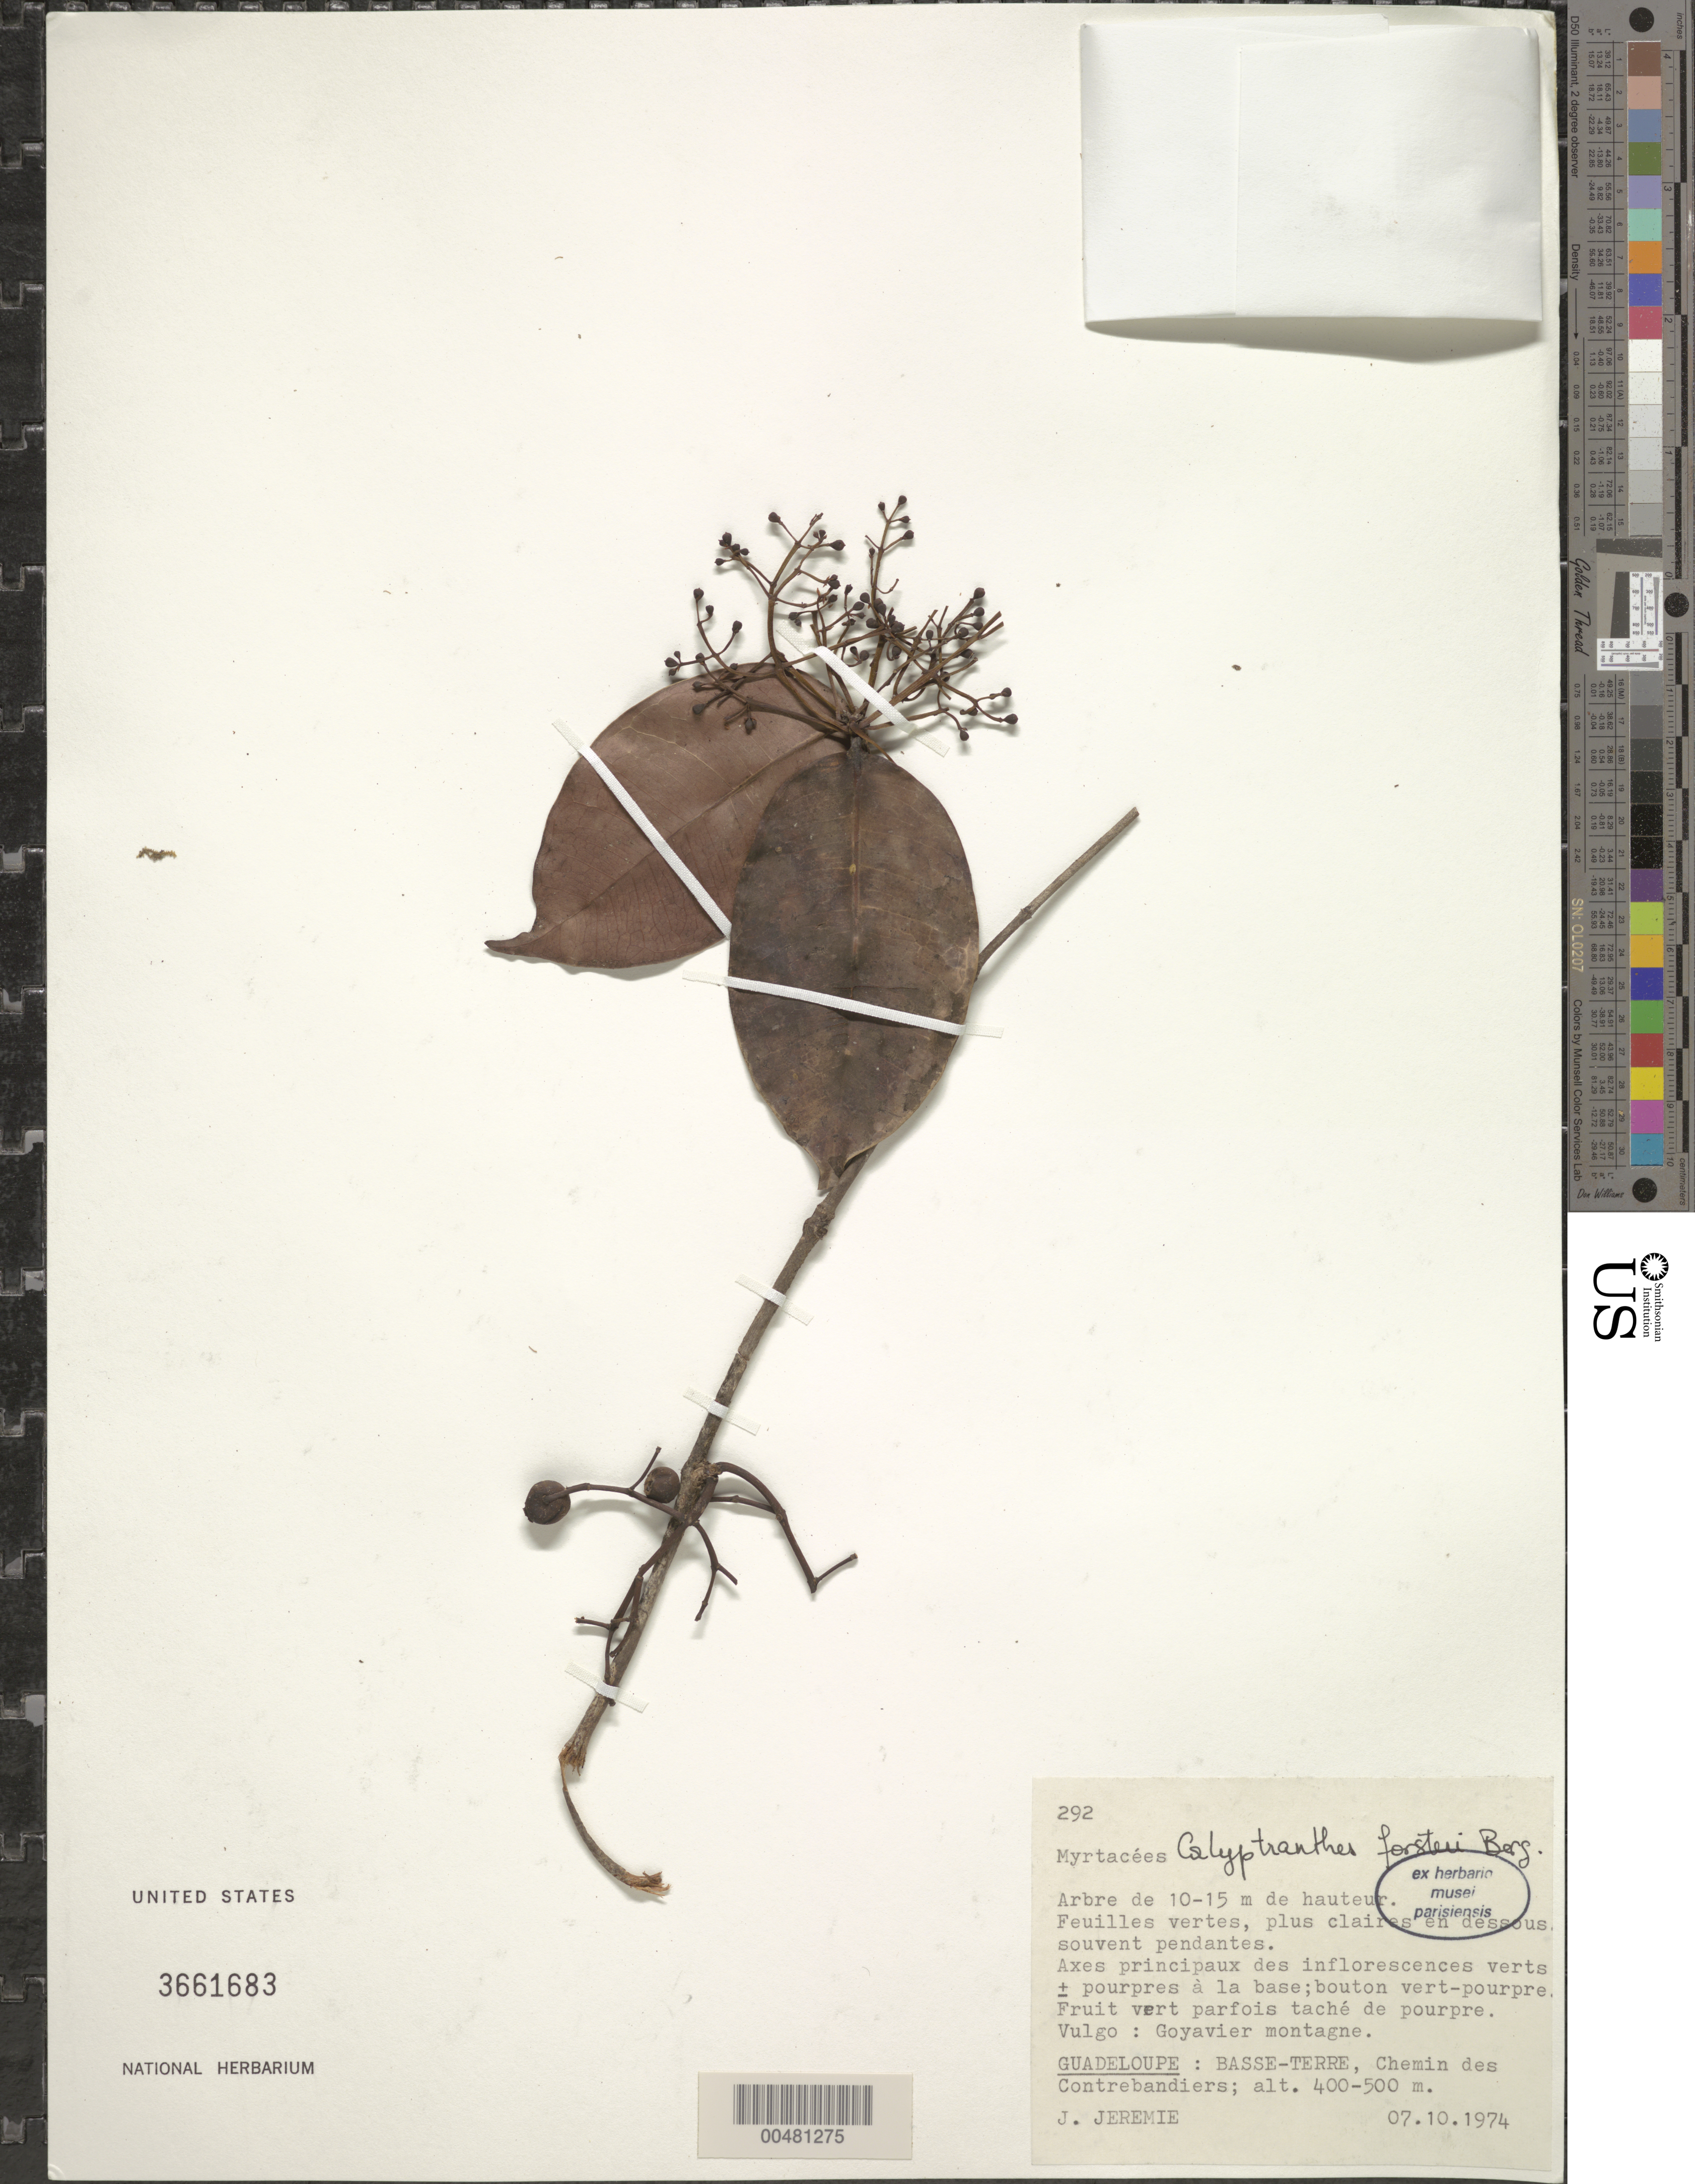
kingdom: Plantae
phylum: Tracheophyta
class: Magnoliopsida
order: Myrtales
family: Myrtaceae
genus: Myrcia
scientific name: Myrcia neoforsteri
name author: A.R. Lourenço & E. Lucas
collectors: J. Jérémie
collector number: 292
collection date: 1974-10-07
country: Guadeloupe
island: Basse-Terre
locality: Chemin des Contrebandiers.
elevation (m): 400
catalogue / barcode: US 3661683